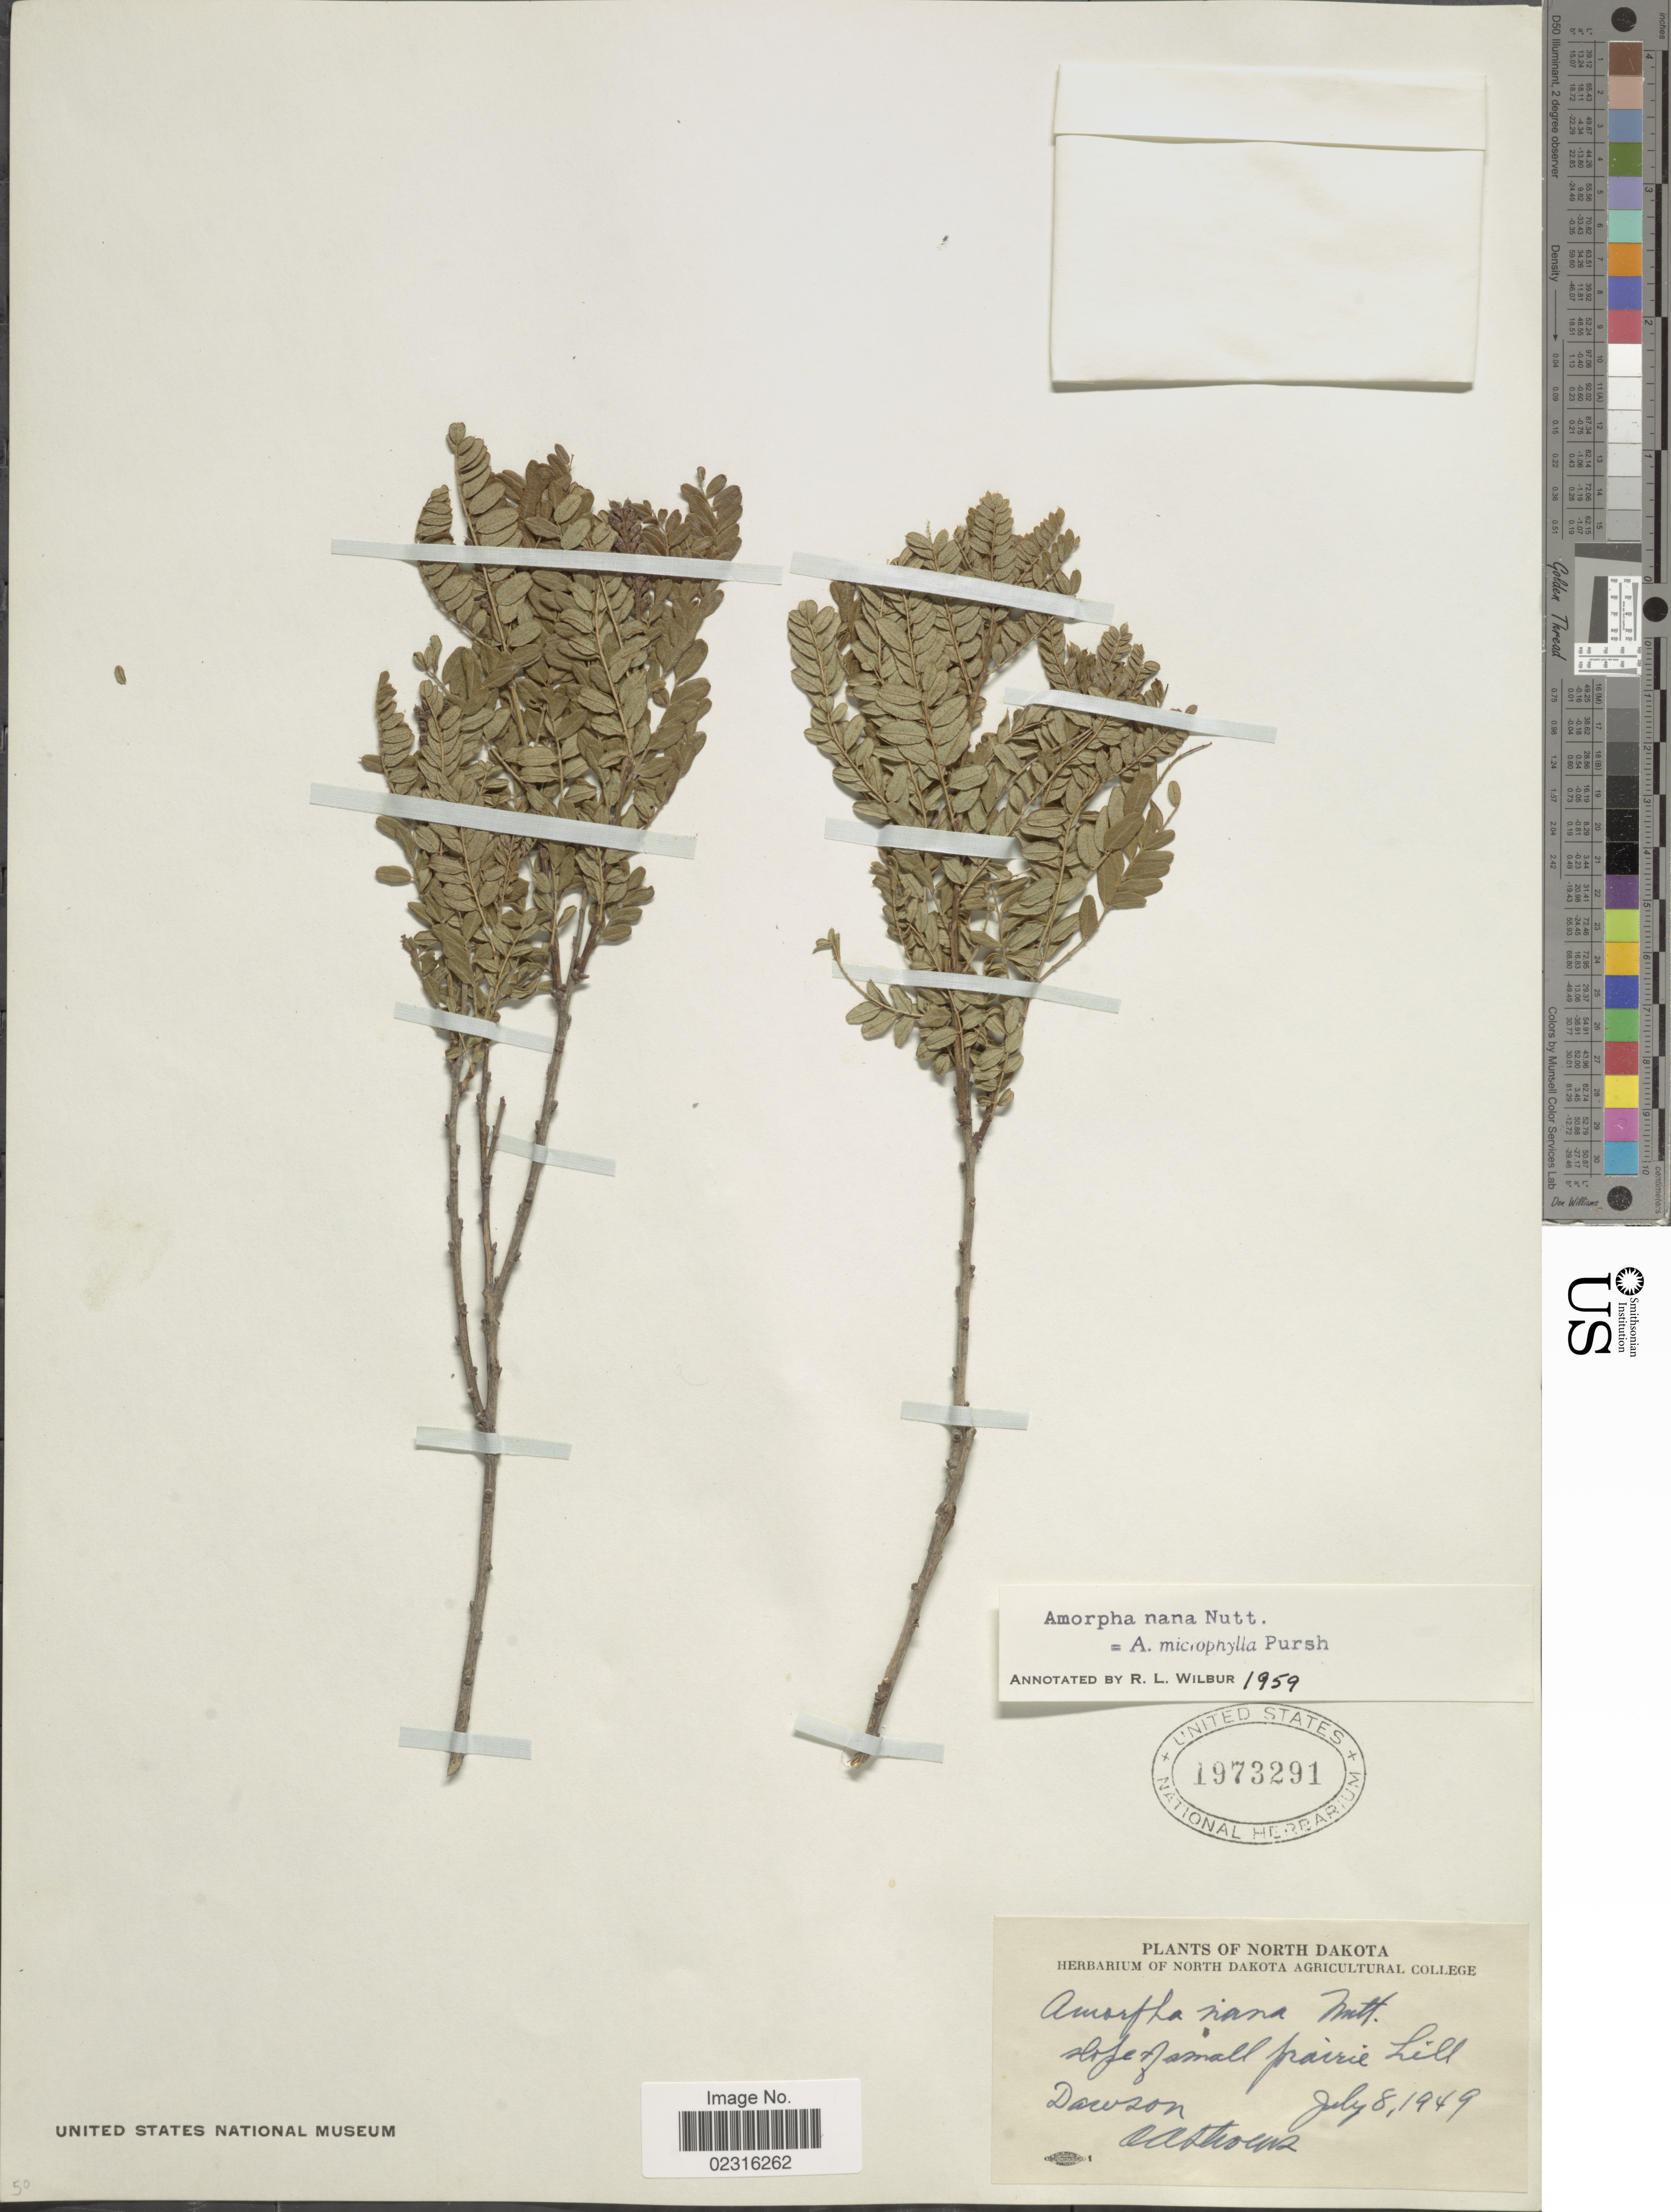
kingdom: Plantae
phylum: Tracheophyta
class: Magnoliopsida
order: Fabales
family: Fabaceae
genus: Amorpha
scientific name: Amorpha nana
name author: C. Fraser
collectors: O. A. Stevens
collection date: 1949-07-08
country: United States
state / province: North Dakota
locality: Dawson, slope of small prairie hill.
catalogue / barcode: US 1973291